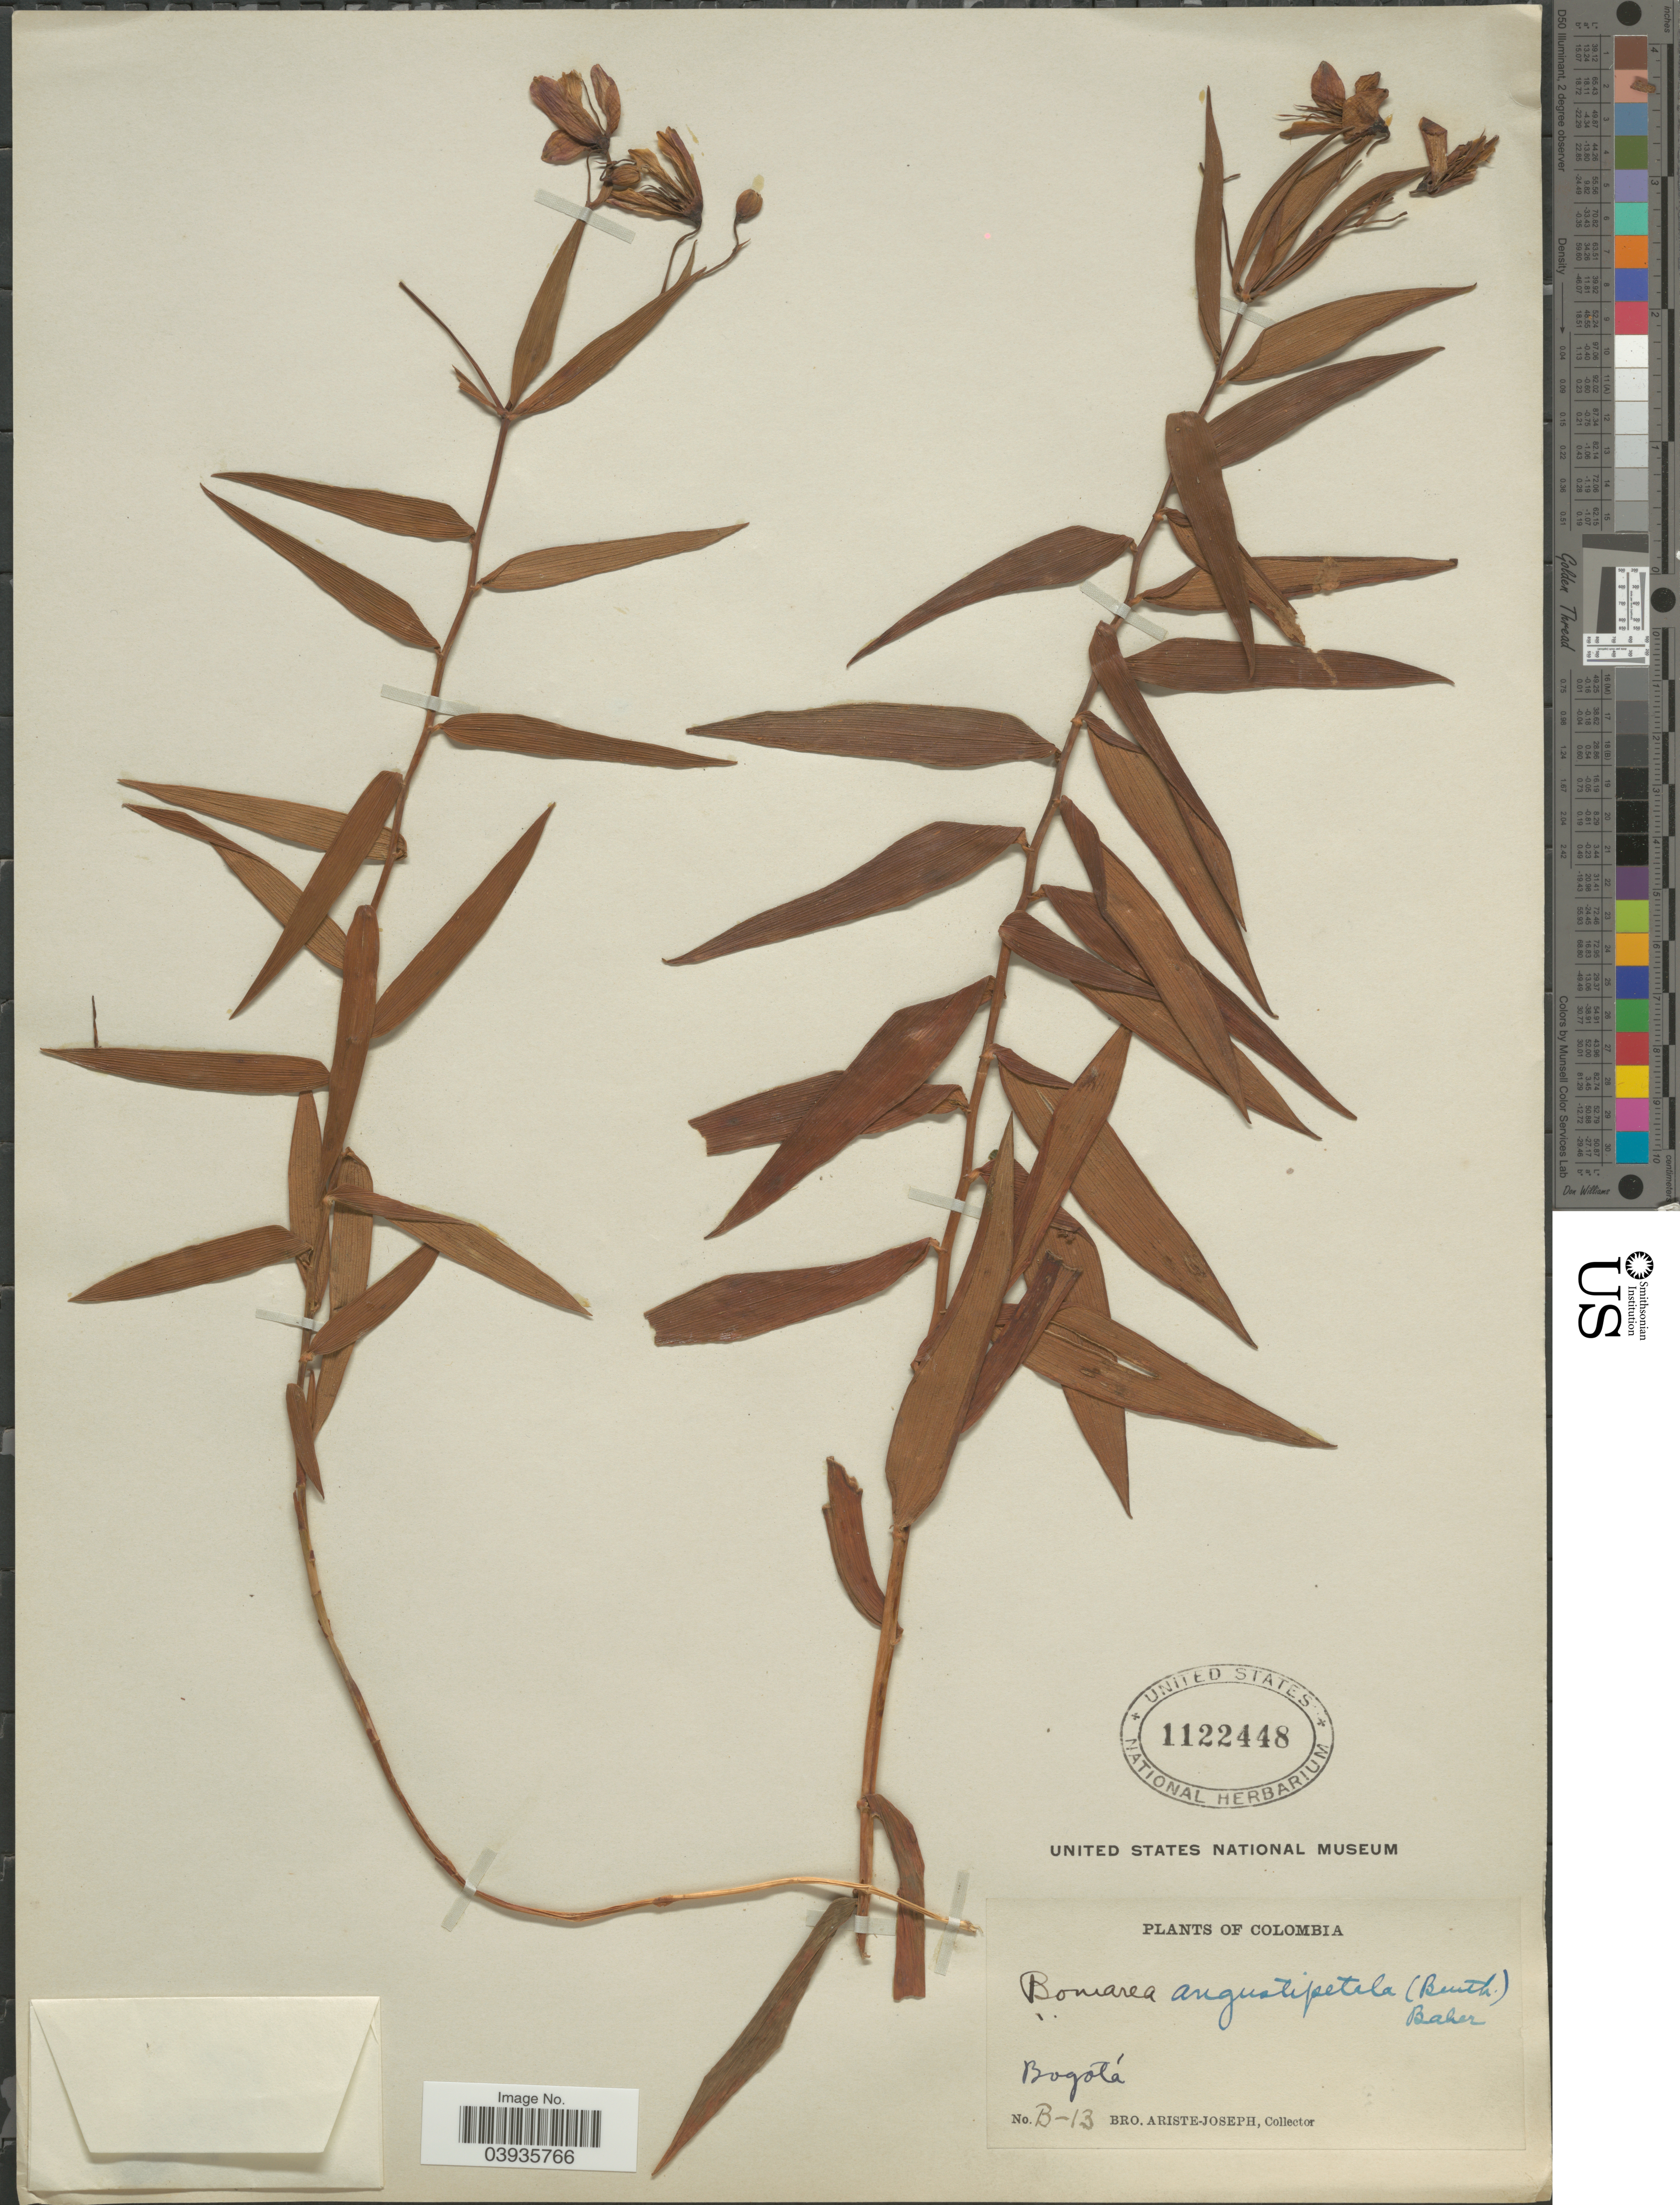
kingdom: Plantae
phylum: Tracheophyta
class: Liliopsida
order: Liliales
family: Alstroemeriaceae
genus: Bomarea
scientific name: Bomarea angustipetala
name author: Baker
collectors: Bro. Ariste-Joseph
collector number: B-13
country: Colombia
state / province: Bogota D.C.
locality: Bogotá.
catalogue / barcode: US 1122448